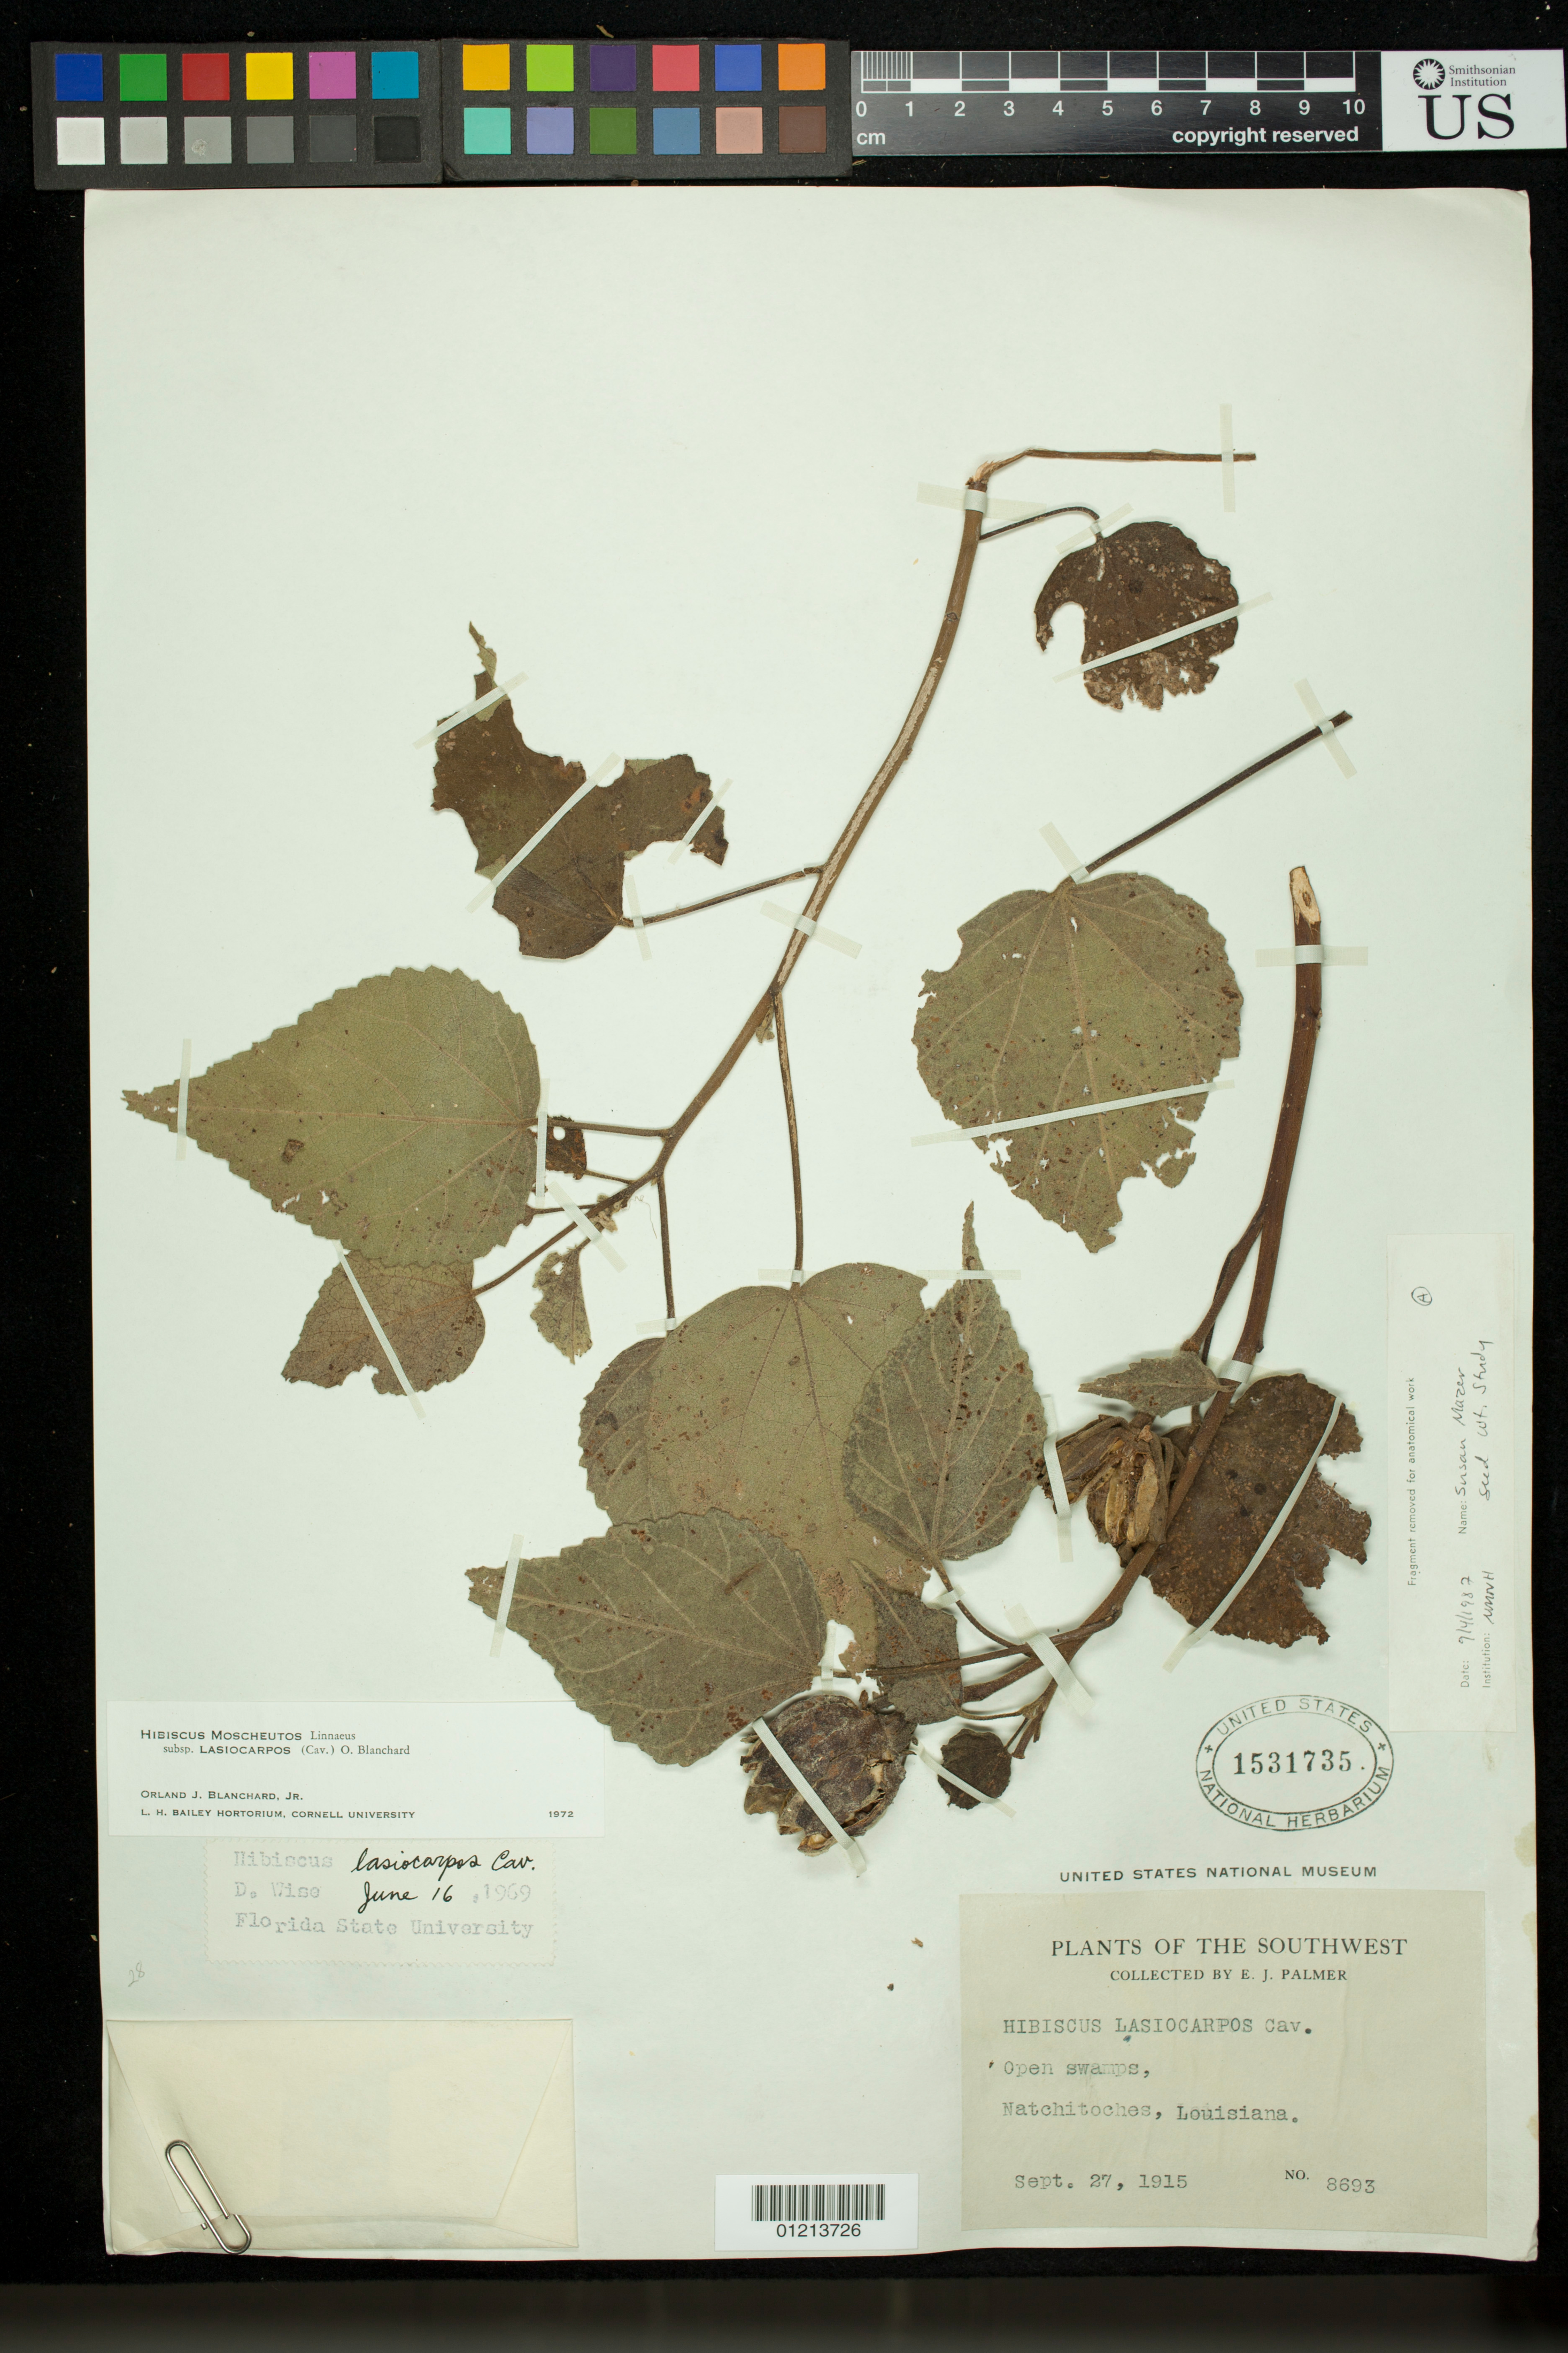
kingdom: Plantae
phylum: Tracheophyta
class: Magnoliopsida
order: Malvales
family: Malvaceae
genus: Hibiscus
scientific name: Hibiscus moscheutos subsp. lasiocarpos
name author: (Cav.) O.J. Blanch.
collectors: E. J. Palmer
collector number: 8693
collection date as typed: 27 Sep 1915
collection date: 1915-09-27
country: United States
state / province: Louisiana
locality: Open swamps, Natchitoches, Louisiana.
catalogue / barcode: US 1531735